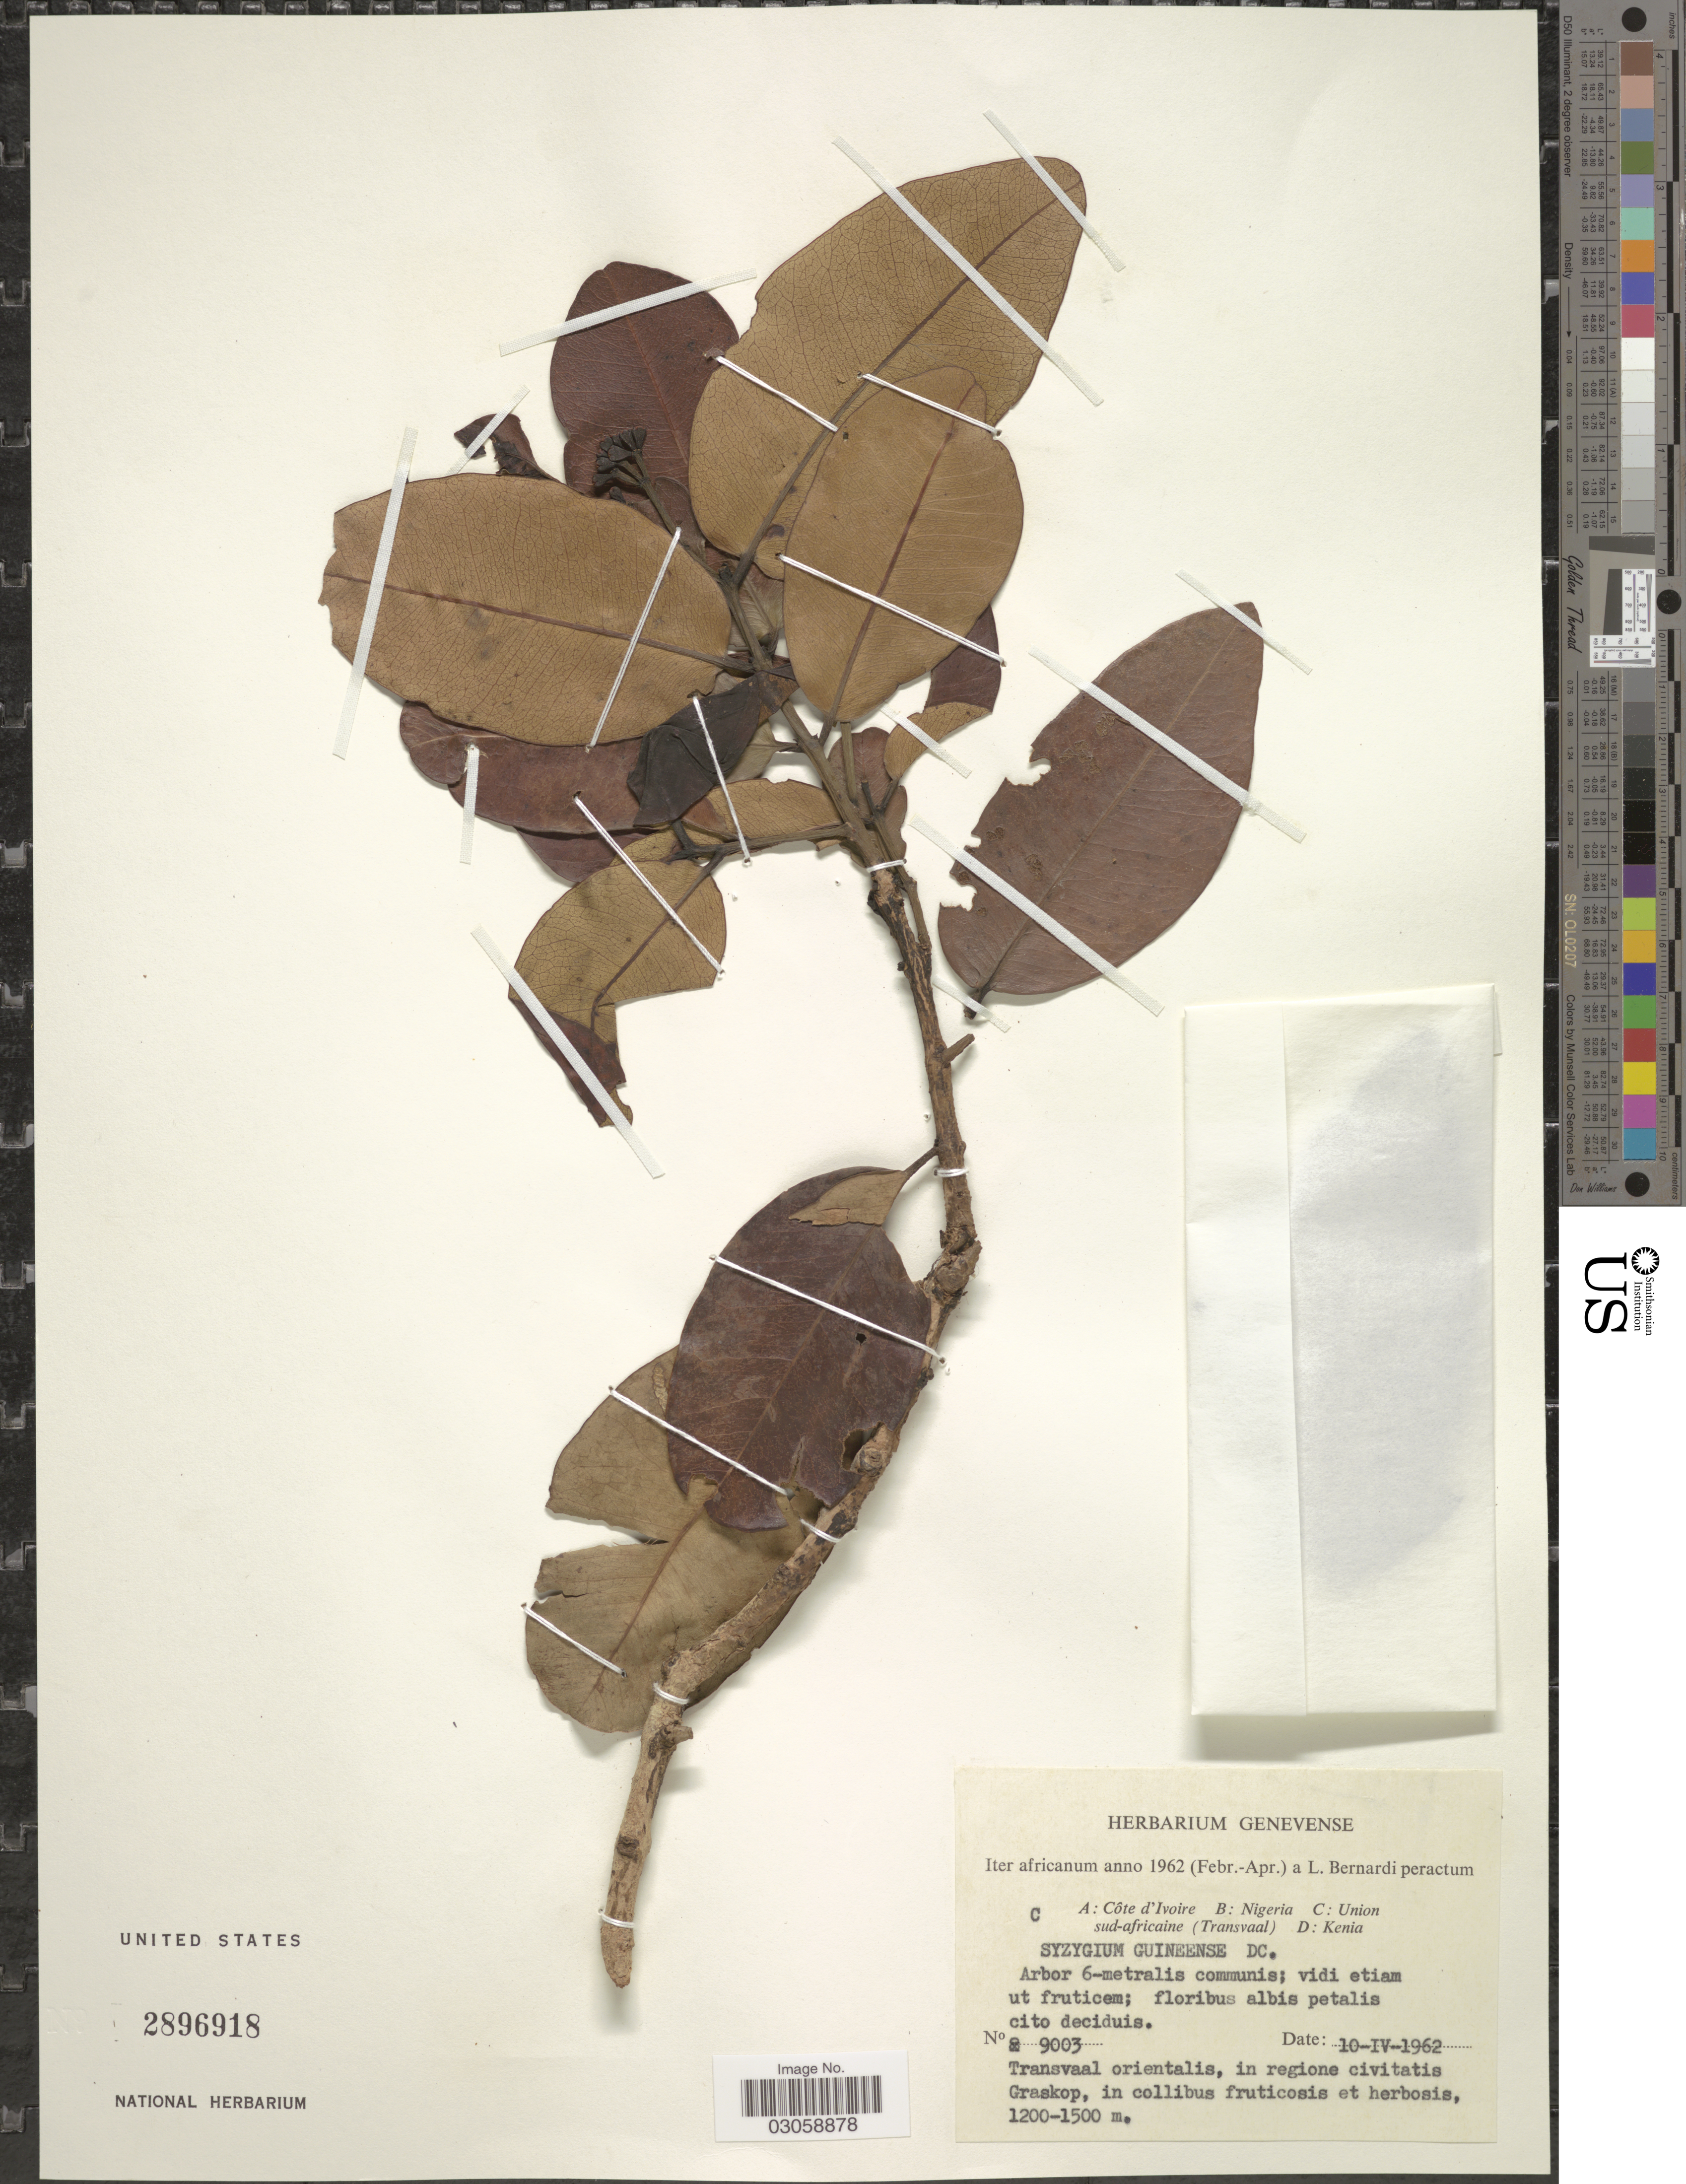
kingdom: Plantae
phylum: Tracheophyta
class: Magnoliopsida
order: Myrtales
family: Myrtaceae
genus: Syzygium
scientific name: Syzygium guineense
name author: (Willd.) DC.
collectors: L. Bernardi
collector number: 9003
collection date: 1962-04-10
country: South Africa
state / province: Mpumalanga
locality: C: Union sud-africaine (Transvaal), Transvaal orientalis, in regione civitatis Graskop, in collibus fruticosis et herbosis.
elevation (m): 1200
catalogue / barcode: US 2896918